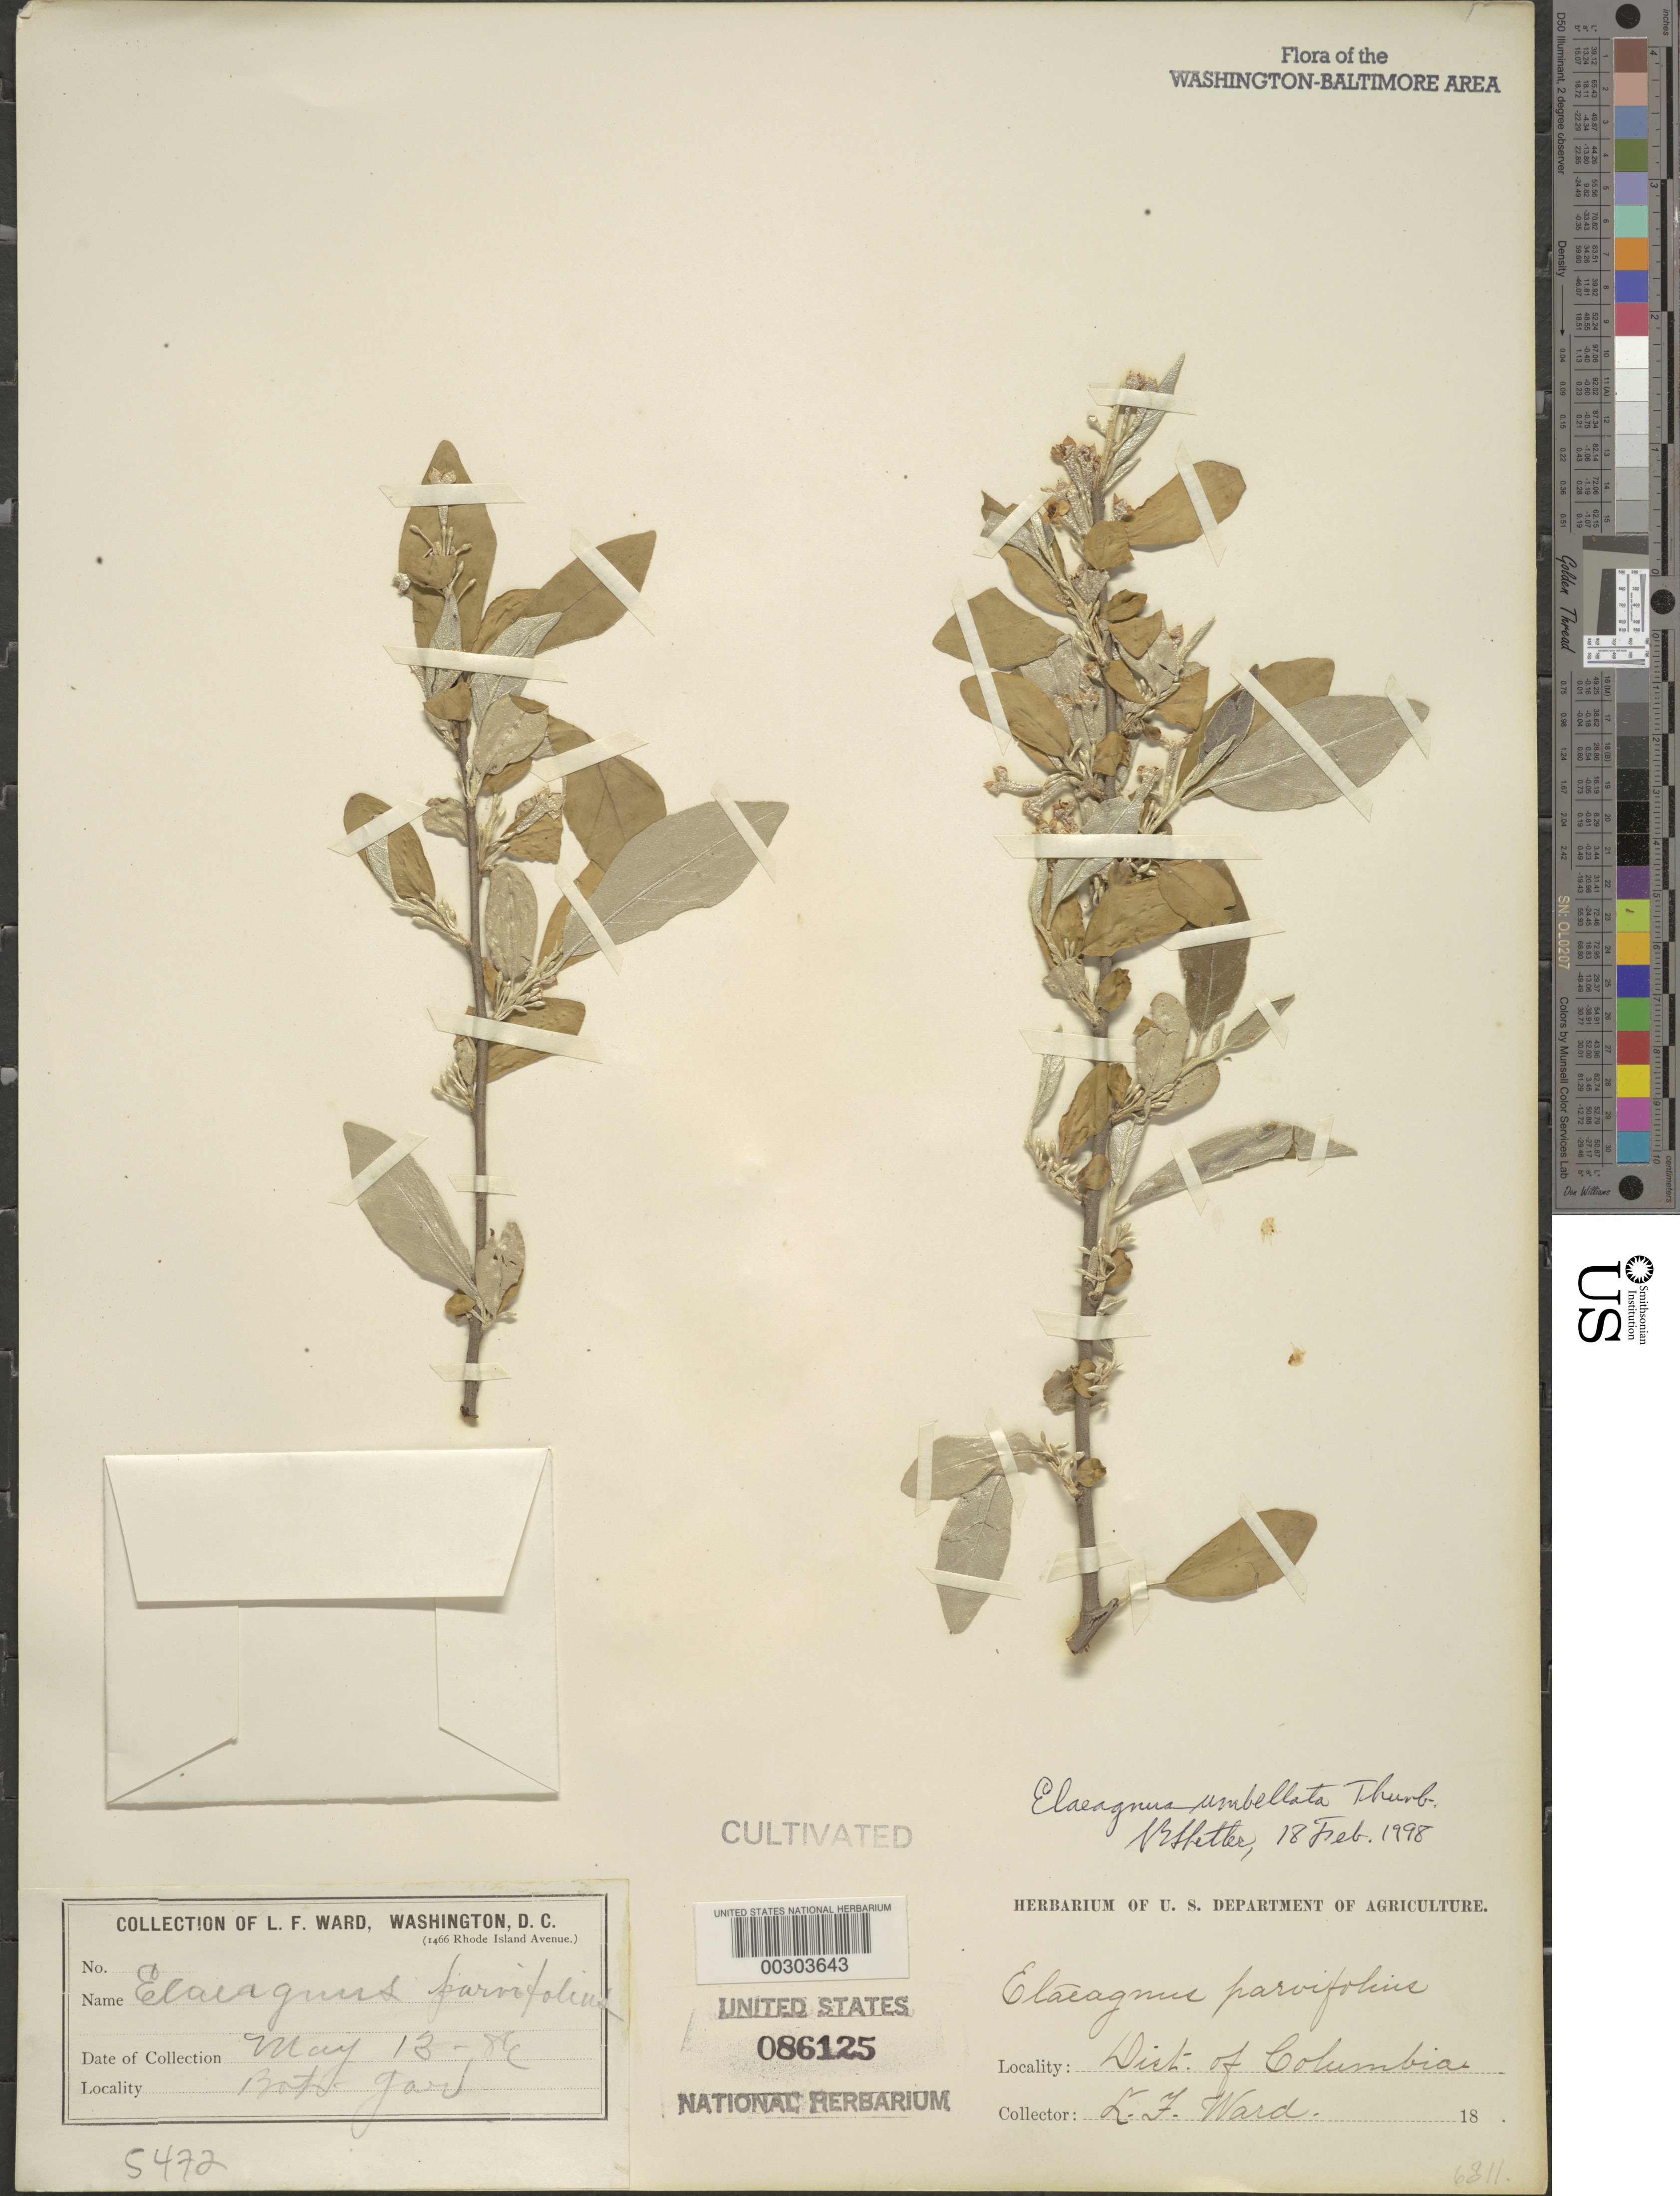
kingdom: Plantae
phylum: Tracheophyta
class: Magnoliopsida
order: Rosales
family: Elaeagnaceae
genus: Elaeagnus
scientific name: Elaeagnus umbellata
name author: Thunb.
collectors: L. F. Ward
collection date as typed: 13 May 1886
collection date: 1886-05-13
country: United States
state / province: District of Columbia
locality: Botanical Gardens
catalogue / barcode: US 86125